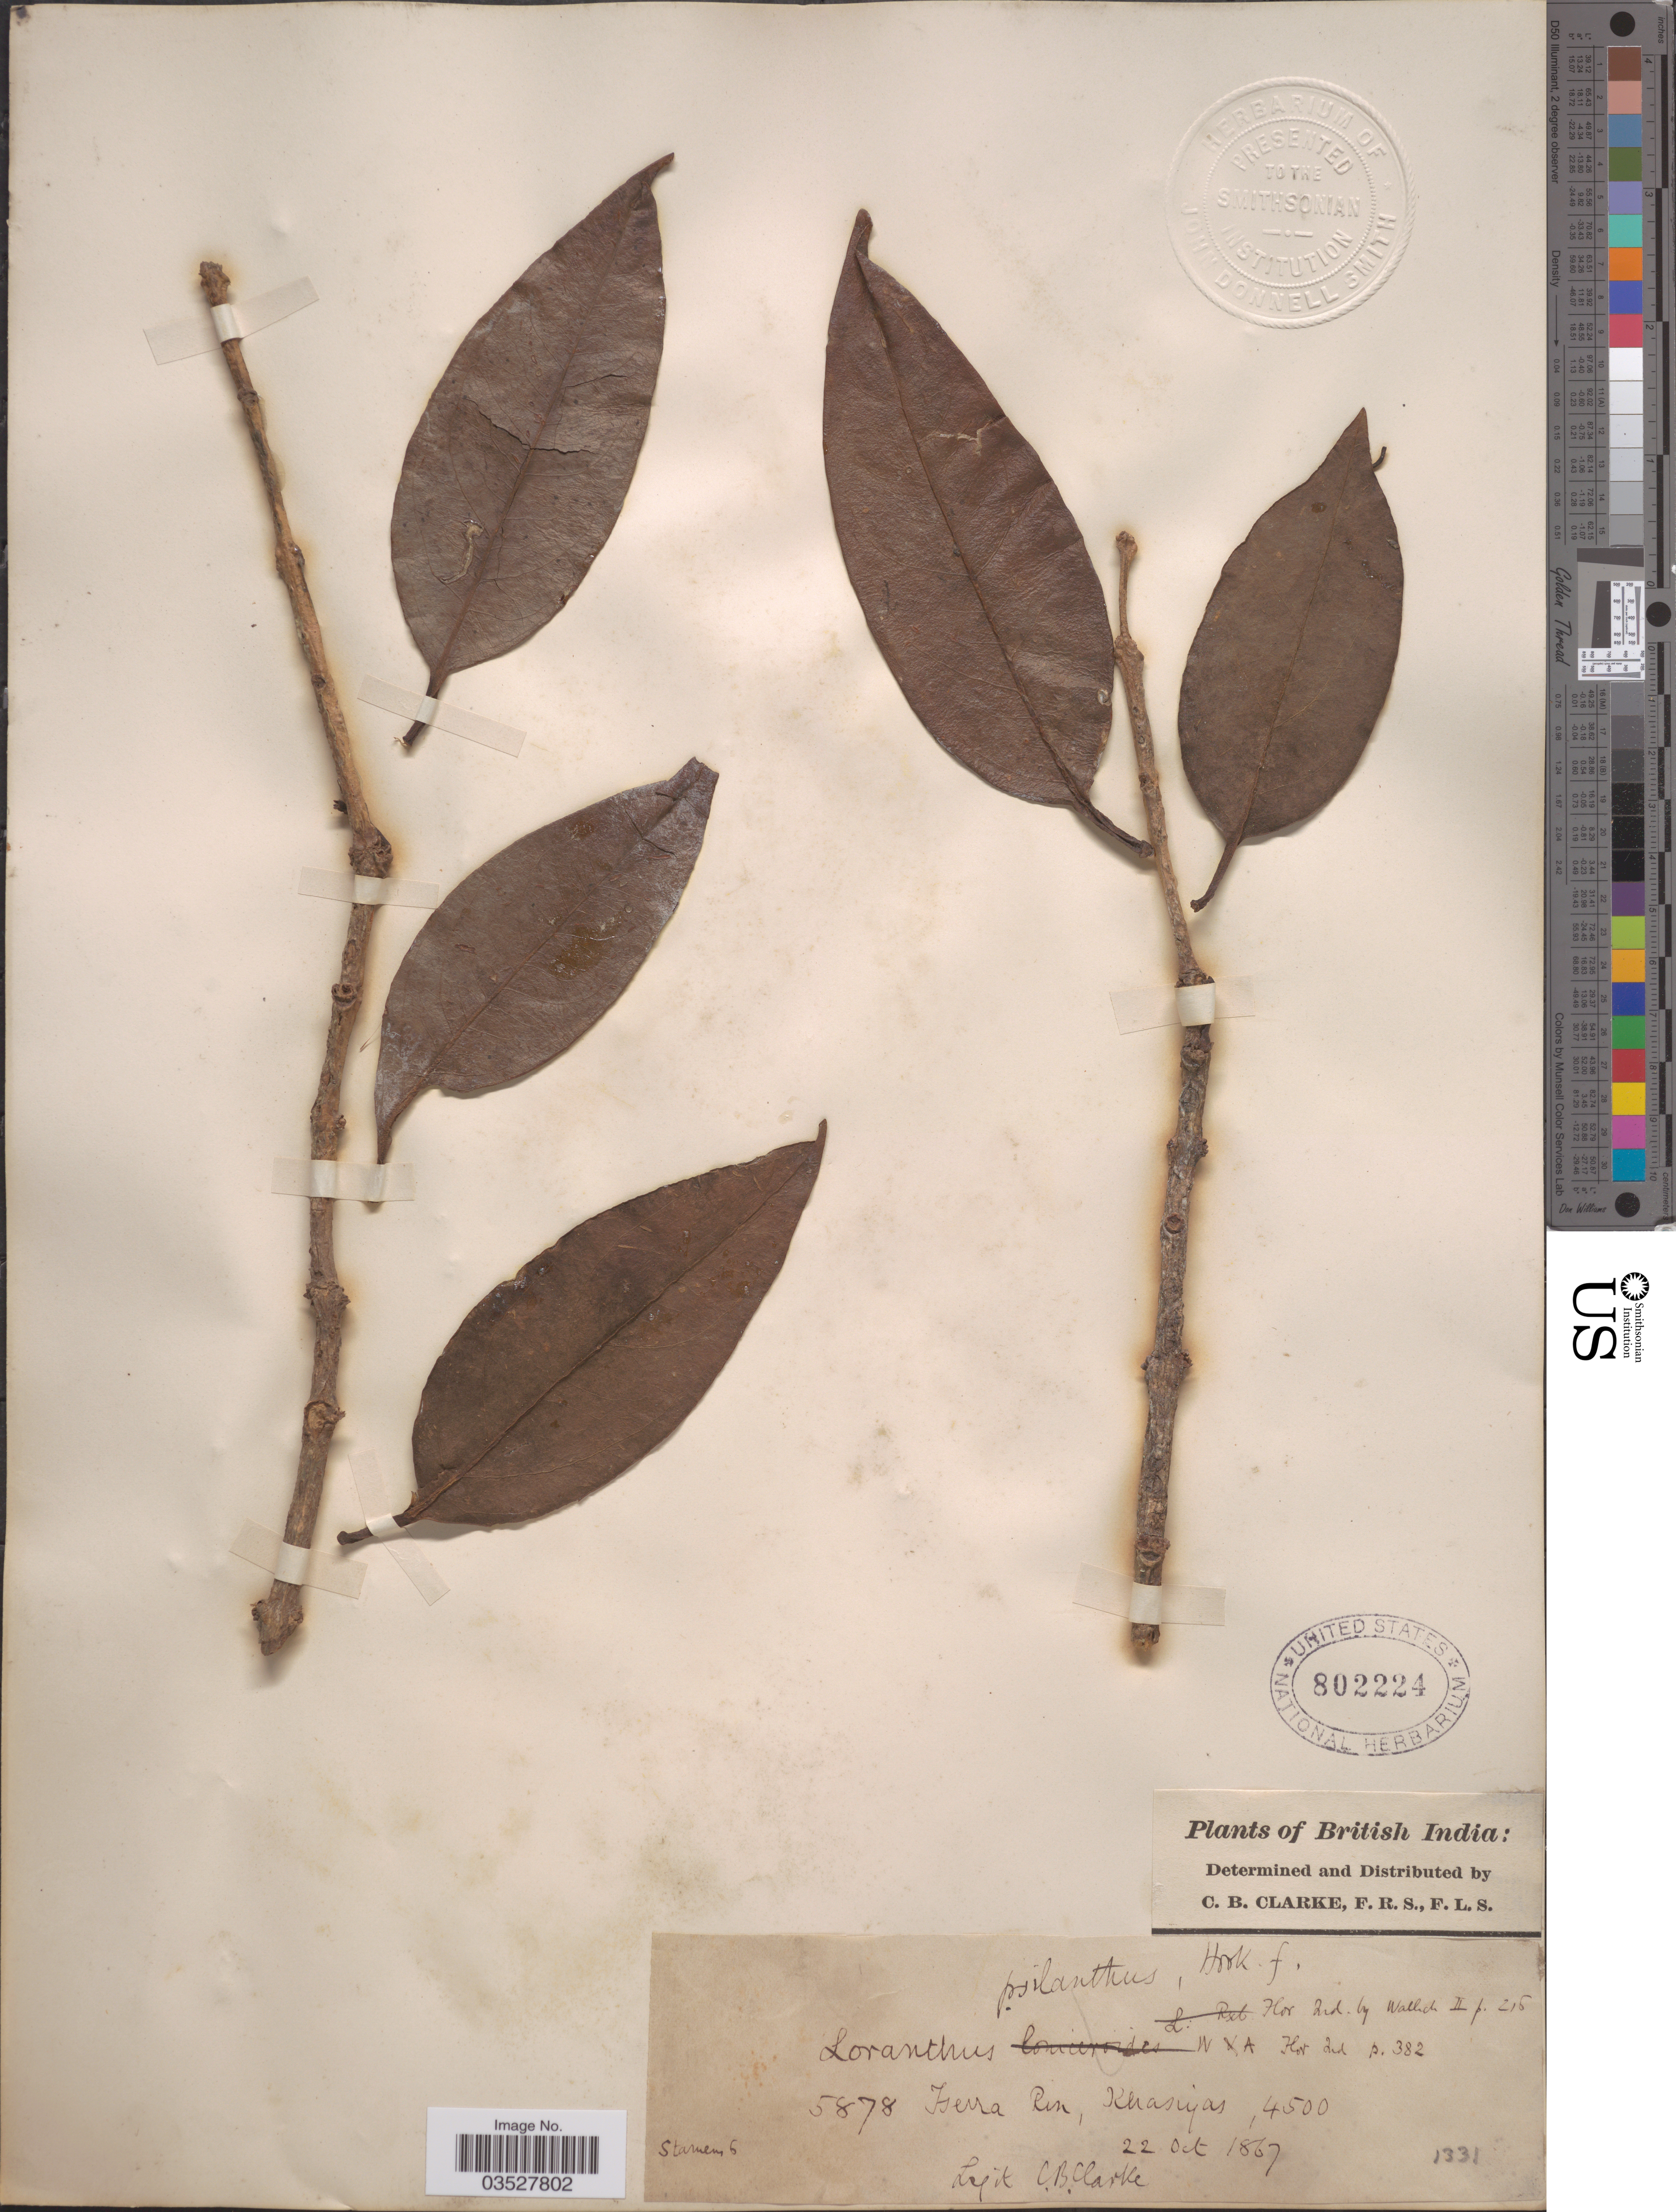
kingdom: Plantae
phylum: Tracheophyta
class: Magnoliopsida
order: Santalales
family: Loranthaceae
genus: Macrosolen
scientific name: Macrosolen psilanthus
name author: (Hook. f.) Danser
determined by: Strong, Mark T., (BOT), Smithsonian Institution - National Museum of Natural History (UNITED STATES)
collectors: C. B. Clarke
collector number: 5878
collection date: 1867-10-22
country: India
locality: British India. Tserra Rin [interpreted], Khasiyas.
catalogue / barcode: US 802224